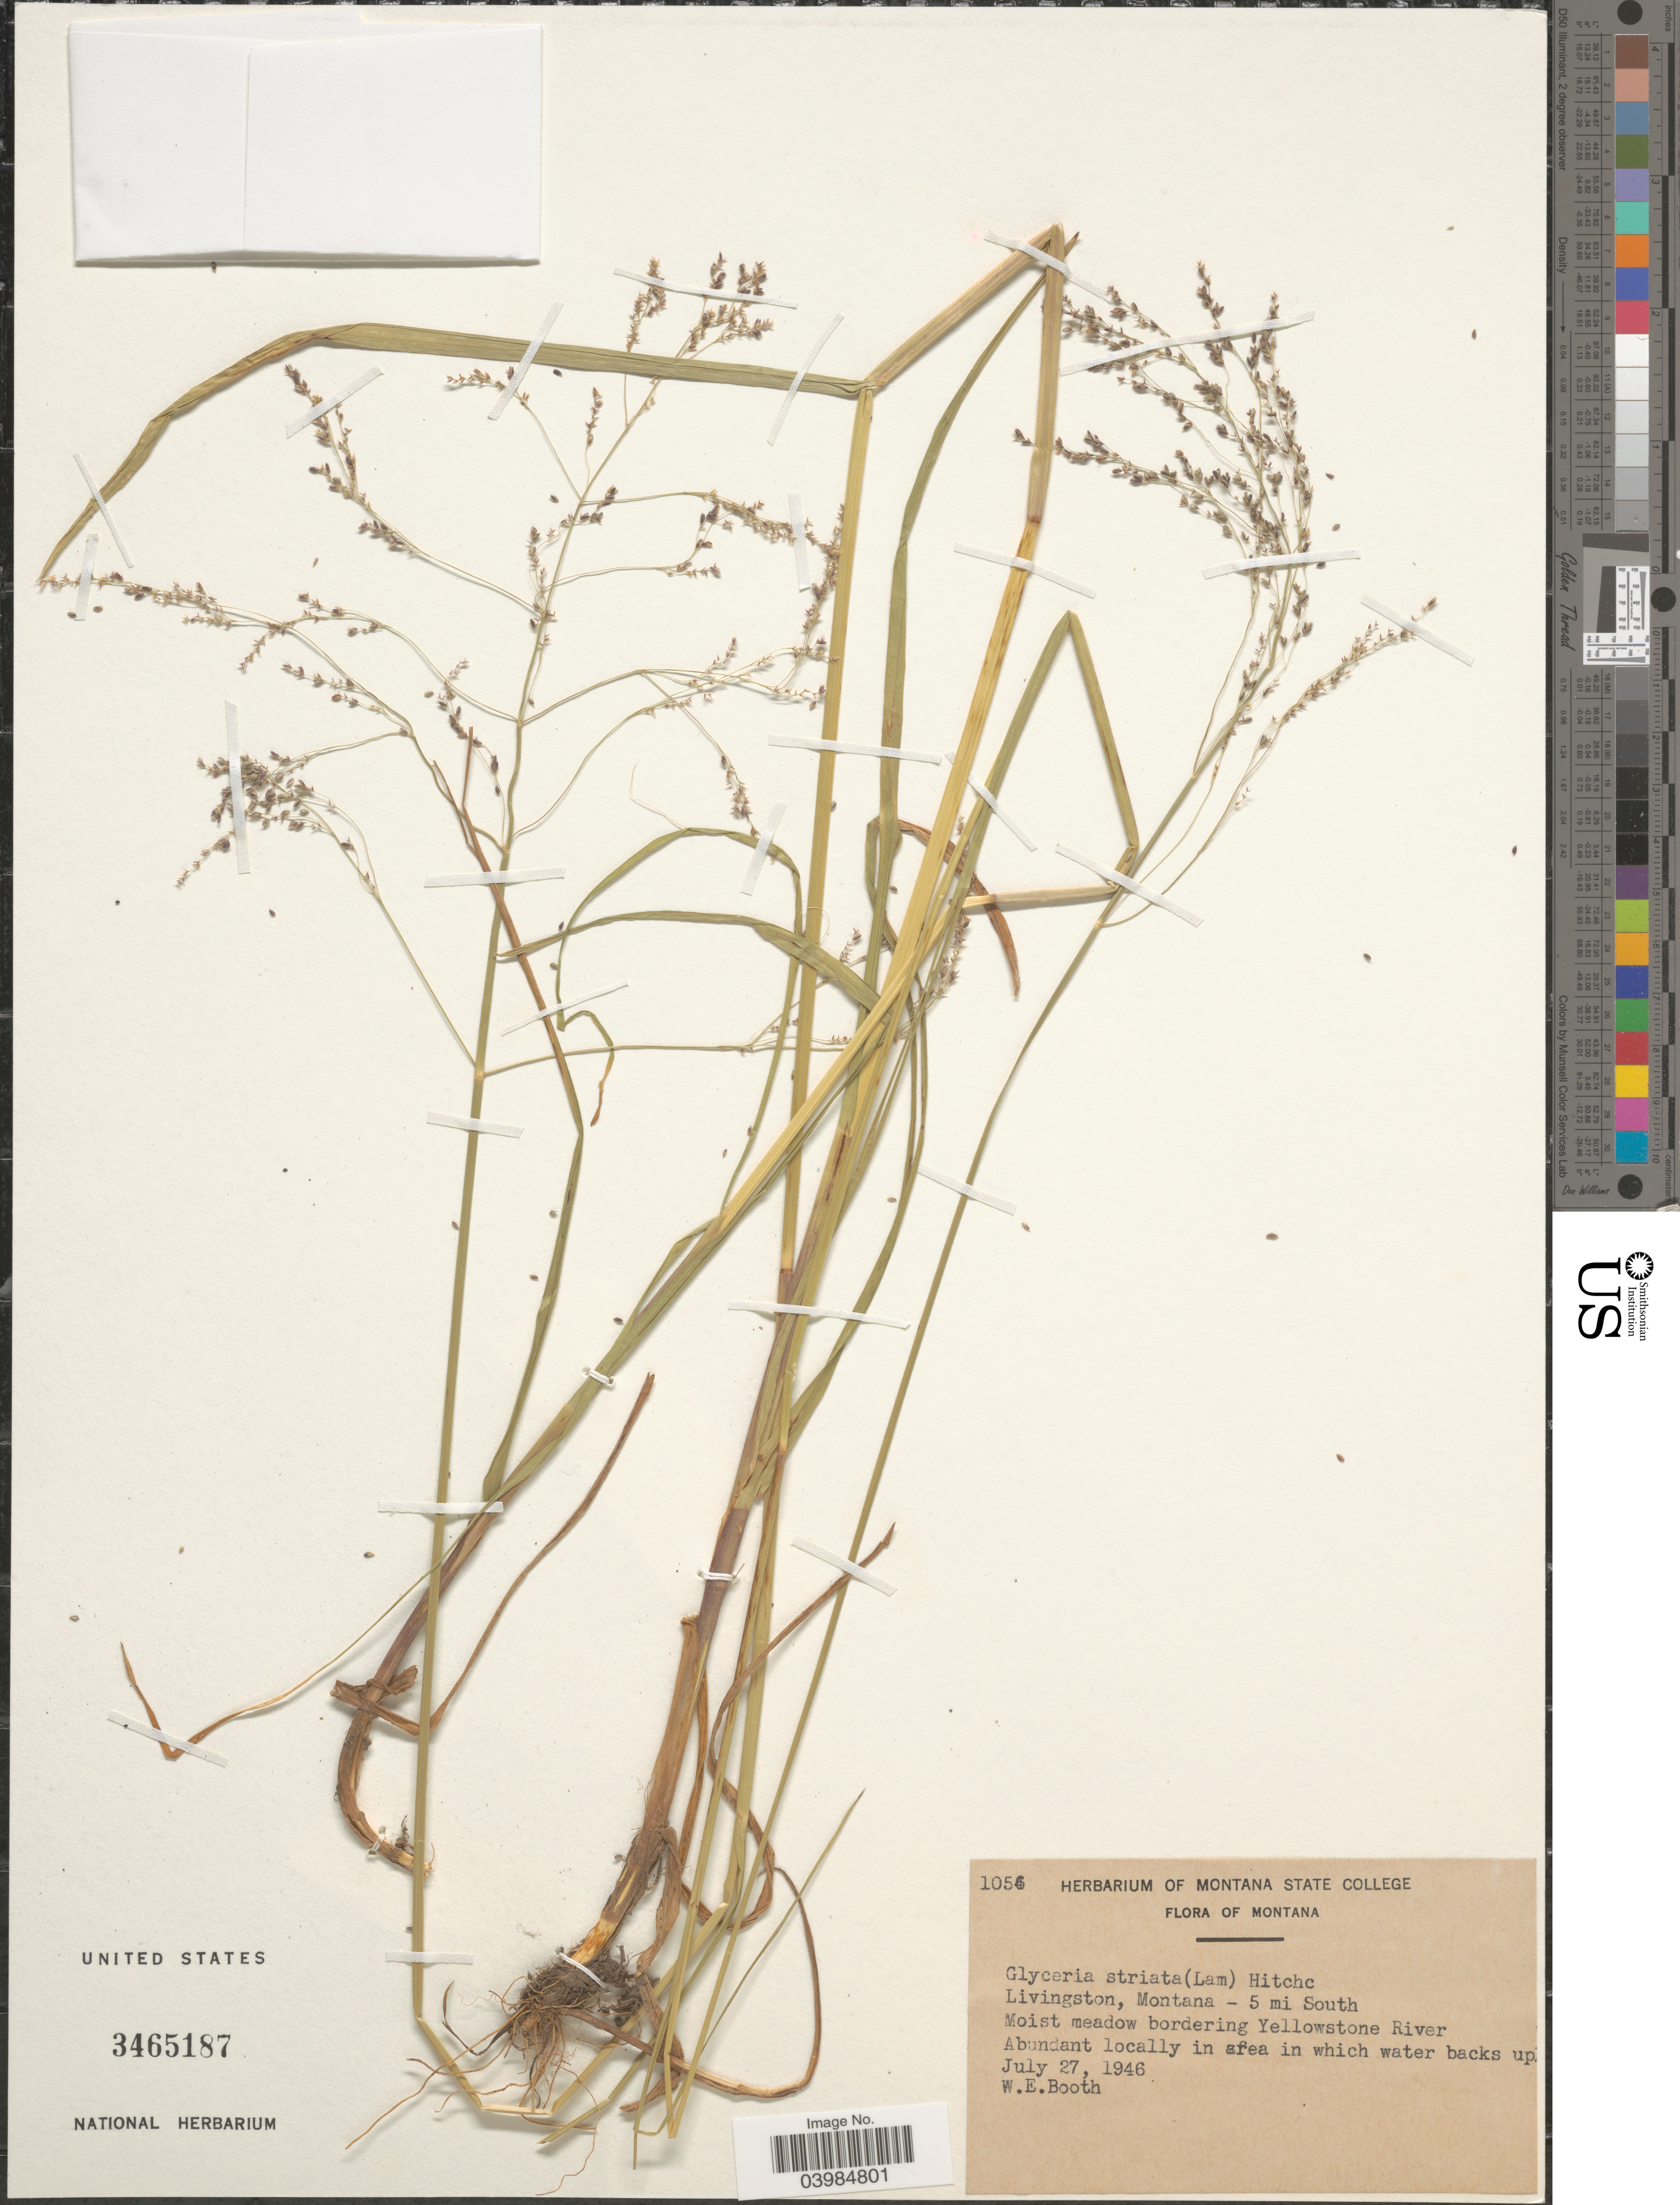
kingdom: Plantae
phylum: Tracheophyta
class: Liliopsida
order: Poales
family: Poaceae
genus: Glyceria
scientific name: Glyceria striata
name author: (Lam.) Hitchc.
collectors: W. Booth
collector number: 1056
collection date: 1946-07-27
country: United States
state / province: Montana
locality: Livingston, 5 mi South. Moist meadow bordering Yellowstone River.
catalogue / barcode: US 3465187